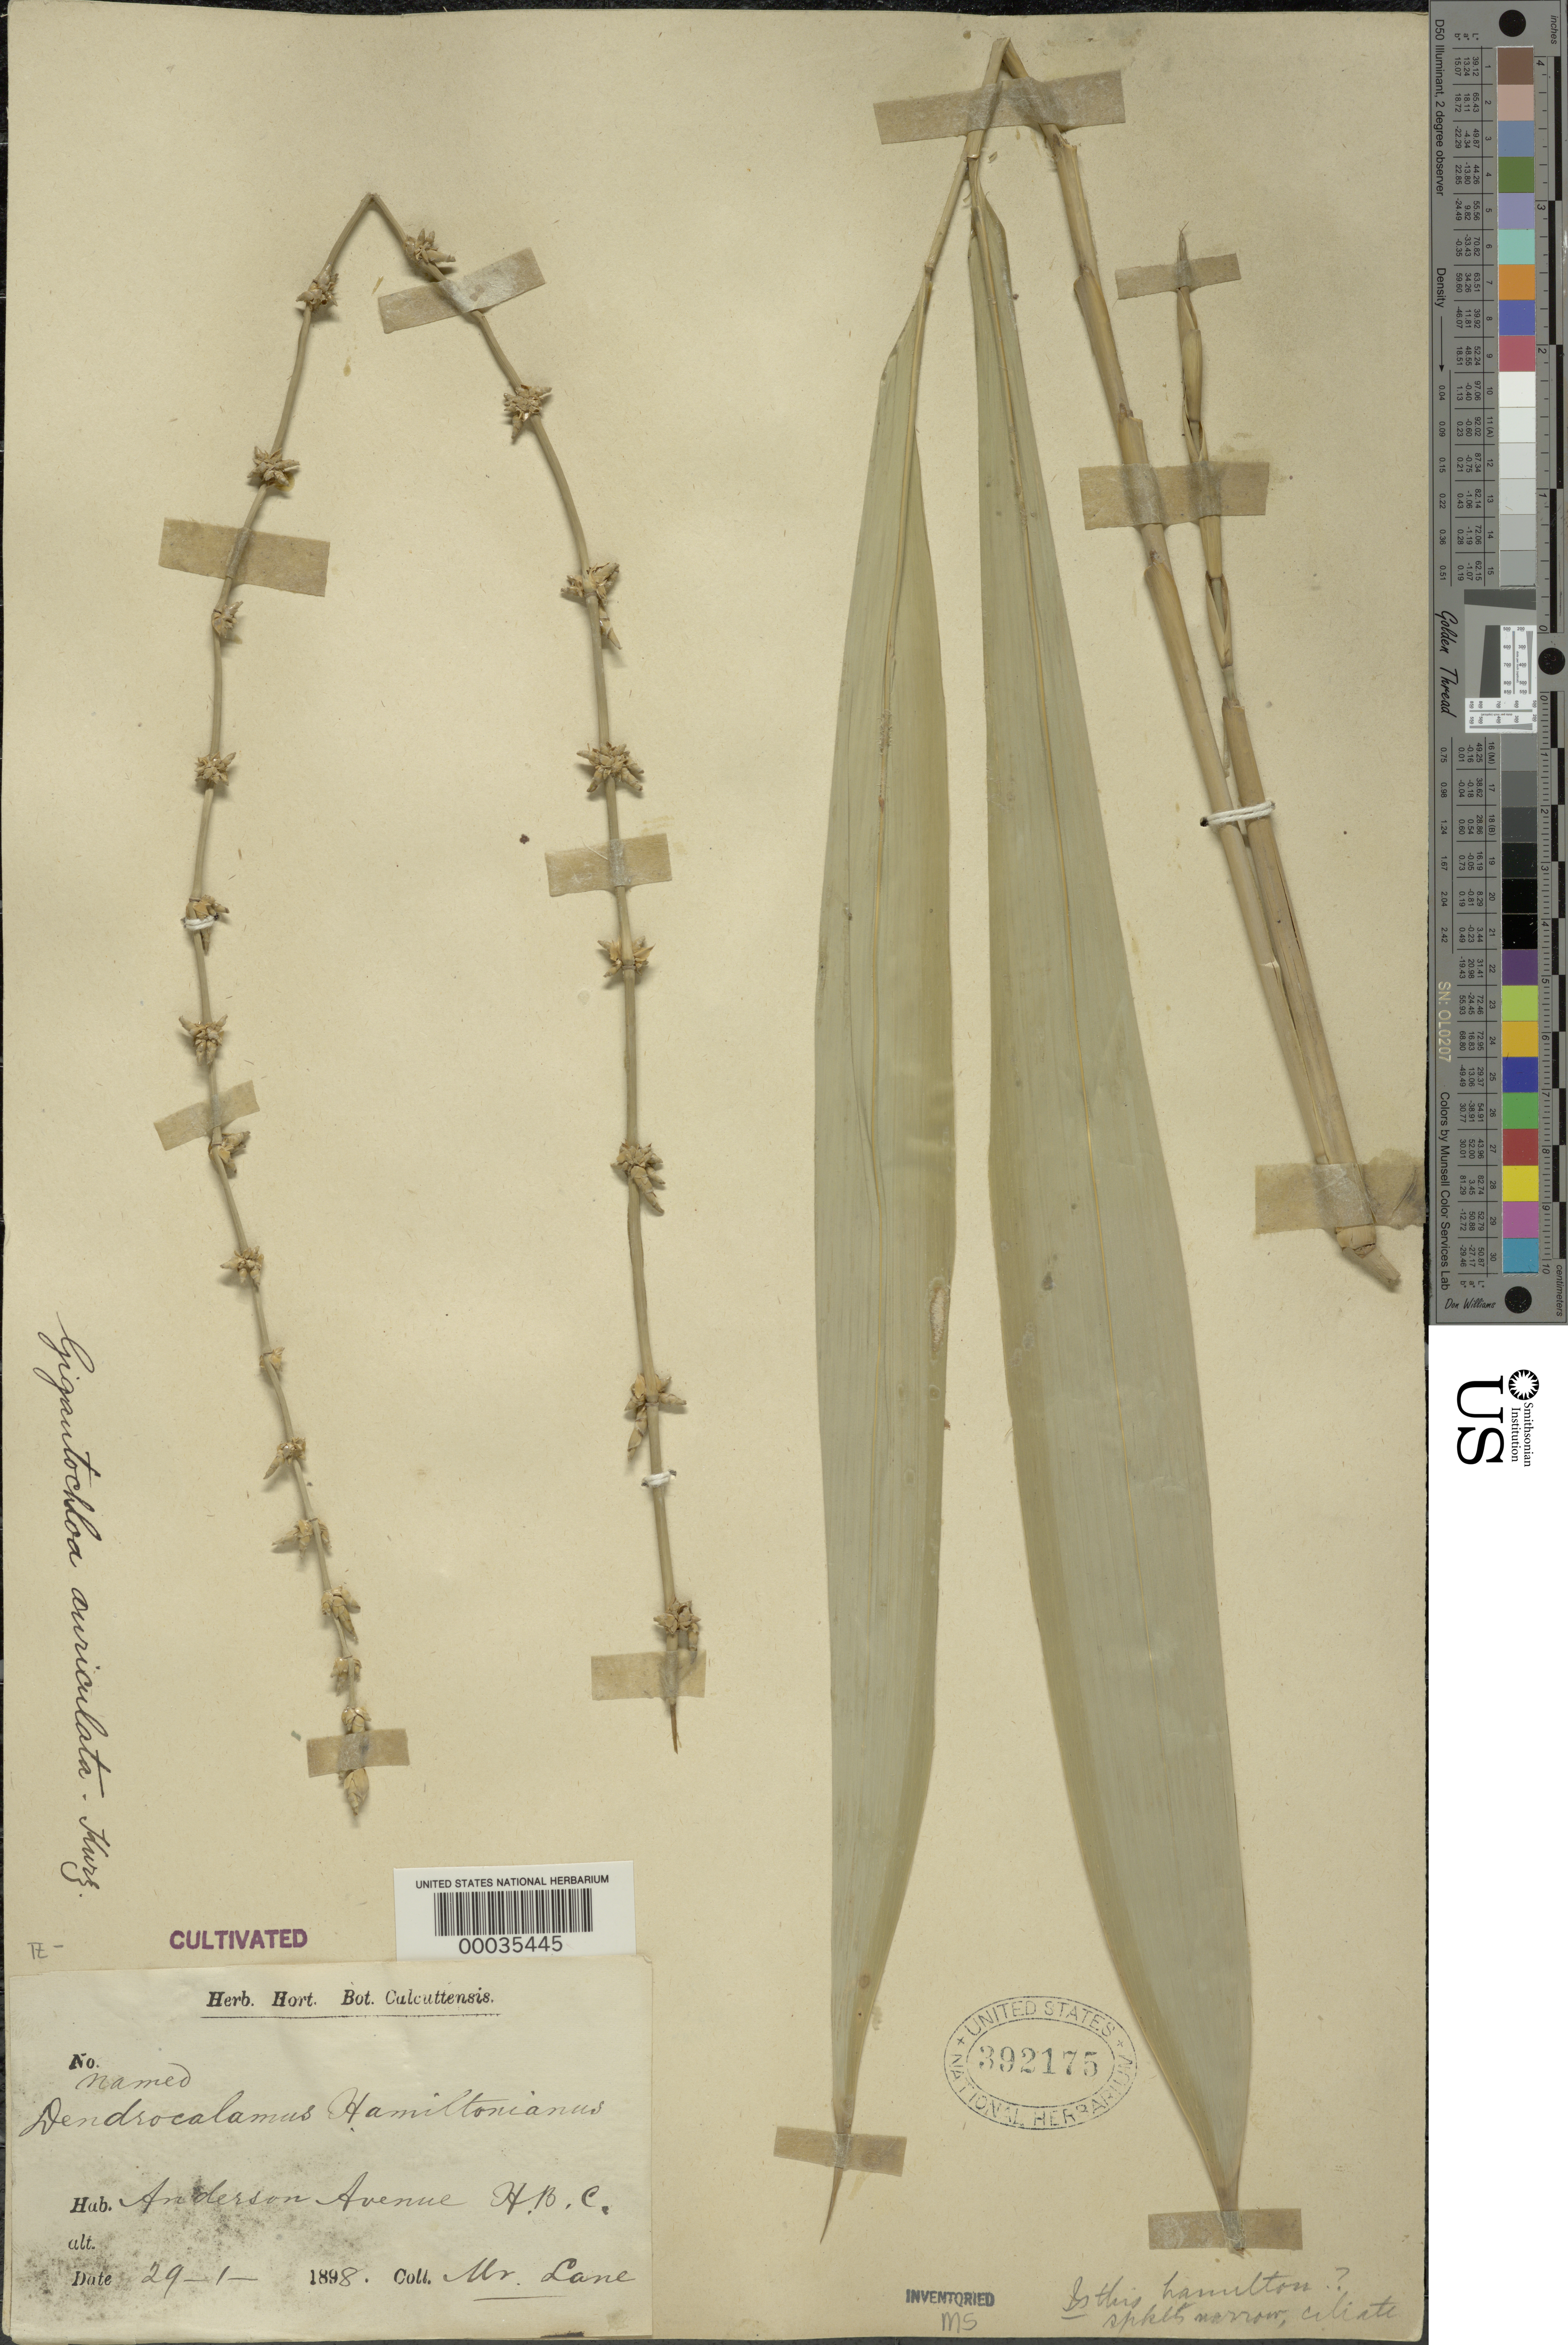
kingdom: Plantae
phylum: Tracheophyta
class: Liliopsida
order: Poales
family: Poaceae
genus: Dendrocalamus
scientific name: Dendrocalamus hamiltonii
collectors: Lane, --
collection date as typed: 29 Jan 1898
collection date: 1898-01-29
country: India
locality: Calcutta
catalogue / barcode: US 392175